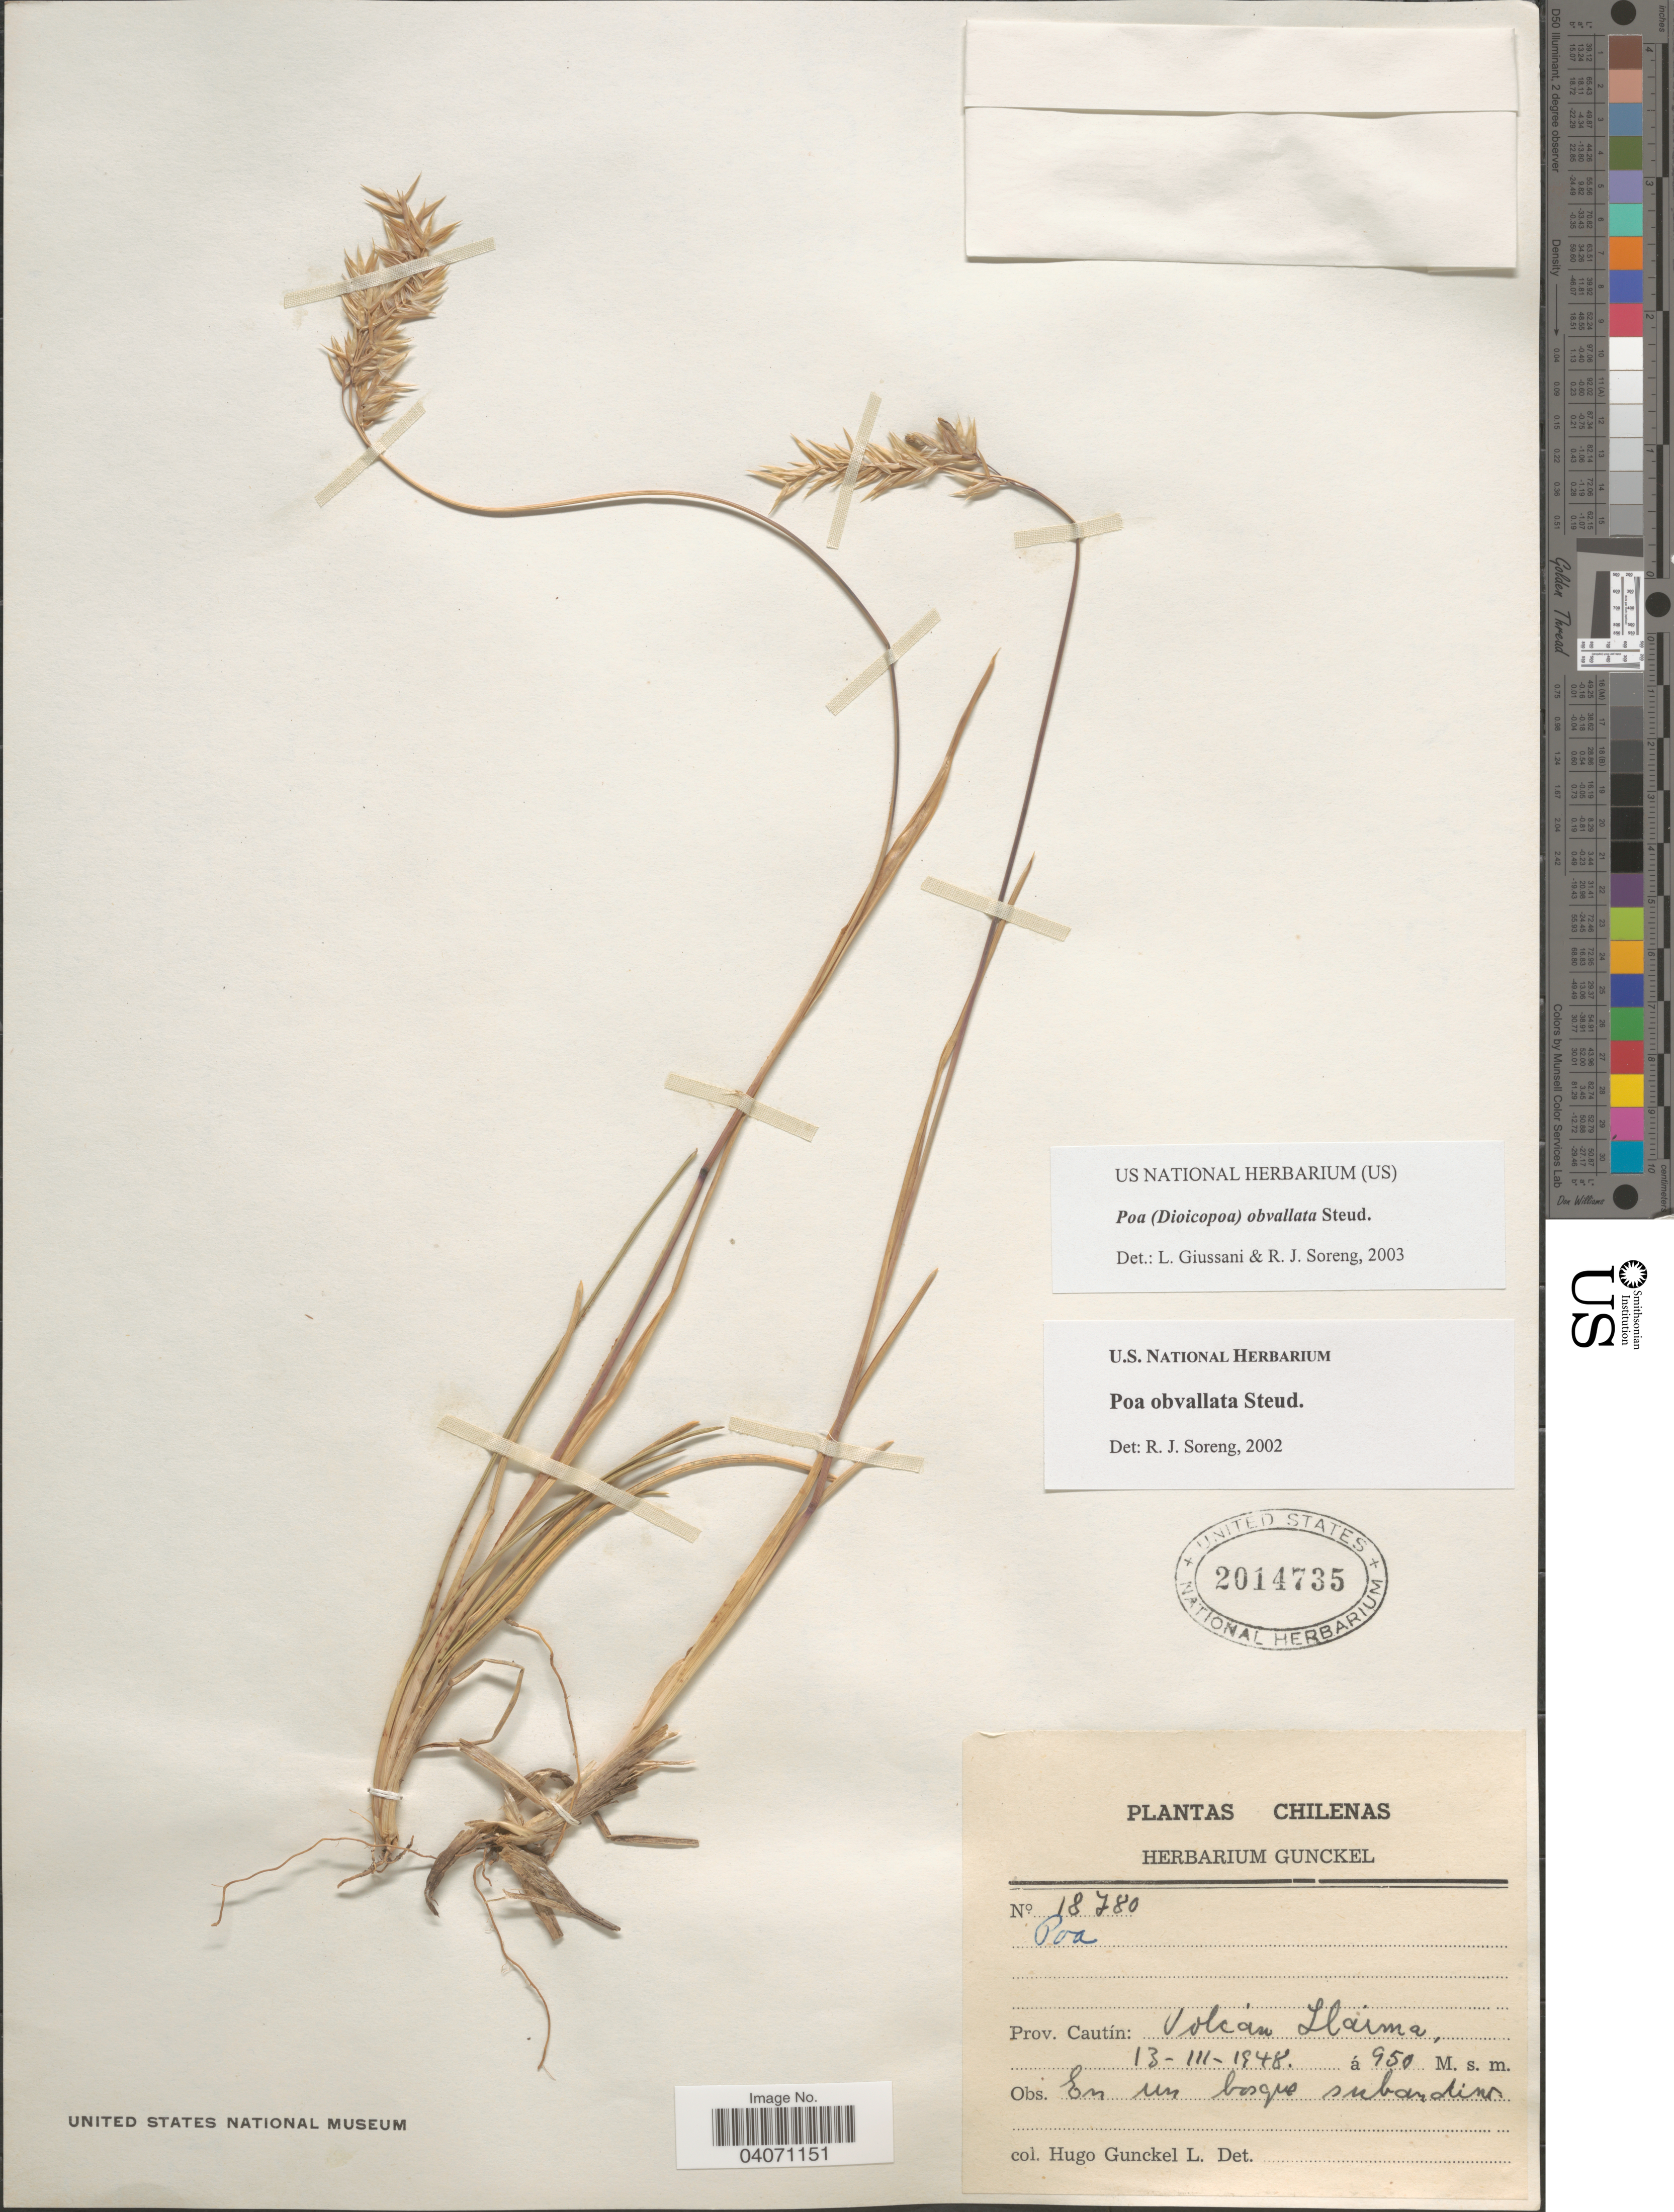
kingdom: Plantae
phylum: Tracheophyta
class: Liliopsida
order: Poales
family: Poaceae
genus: Poa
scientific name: Poa obvallata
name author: Steud.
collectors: H. Gunckel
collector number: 18780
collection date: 1948-03-13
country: Chile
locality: Prov. Cautín. Volcán Llaima.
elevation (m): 950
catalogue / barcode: US 2014735